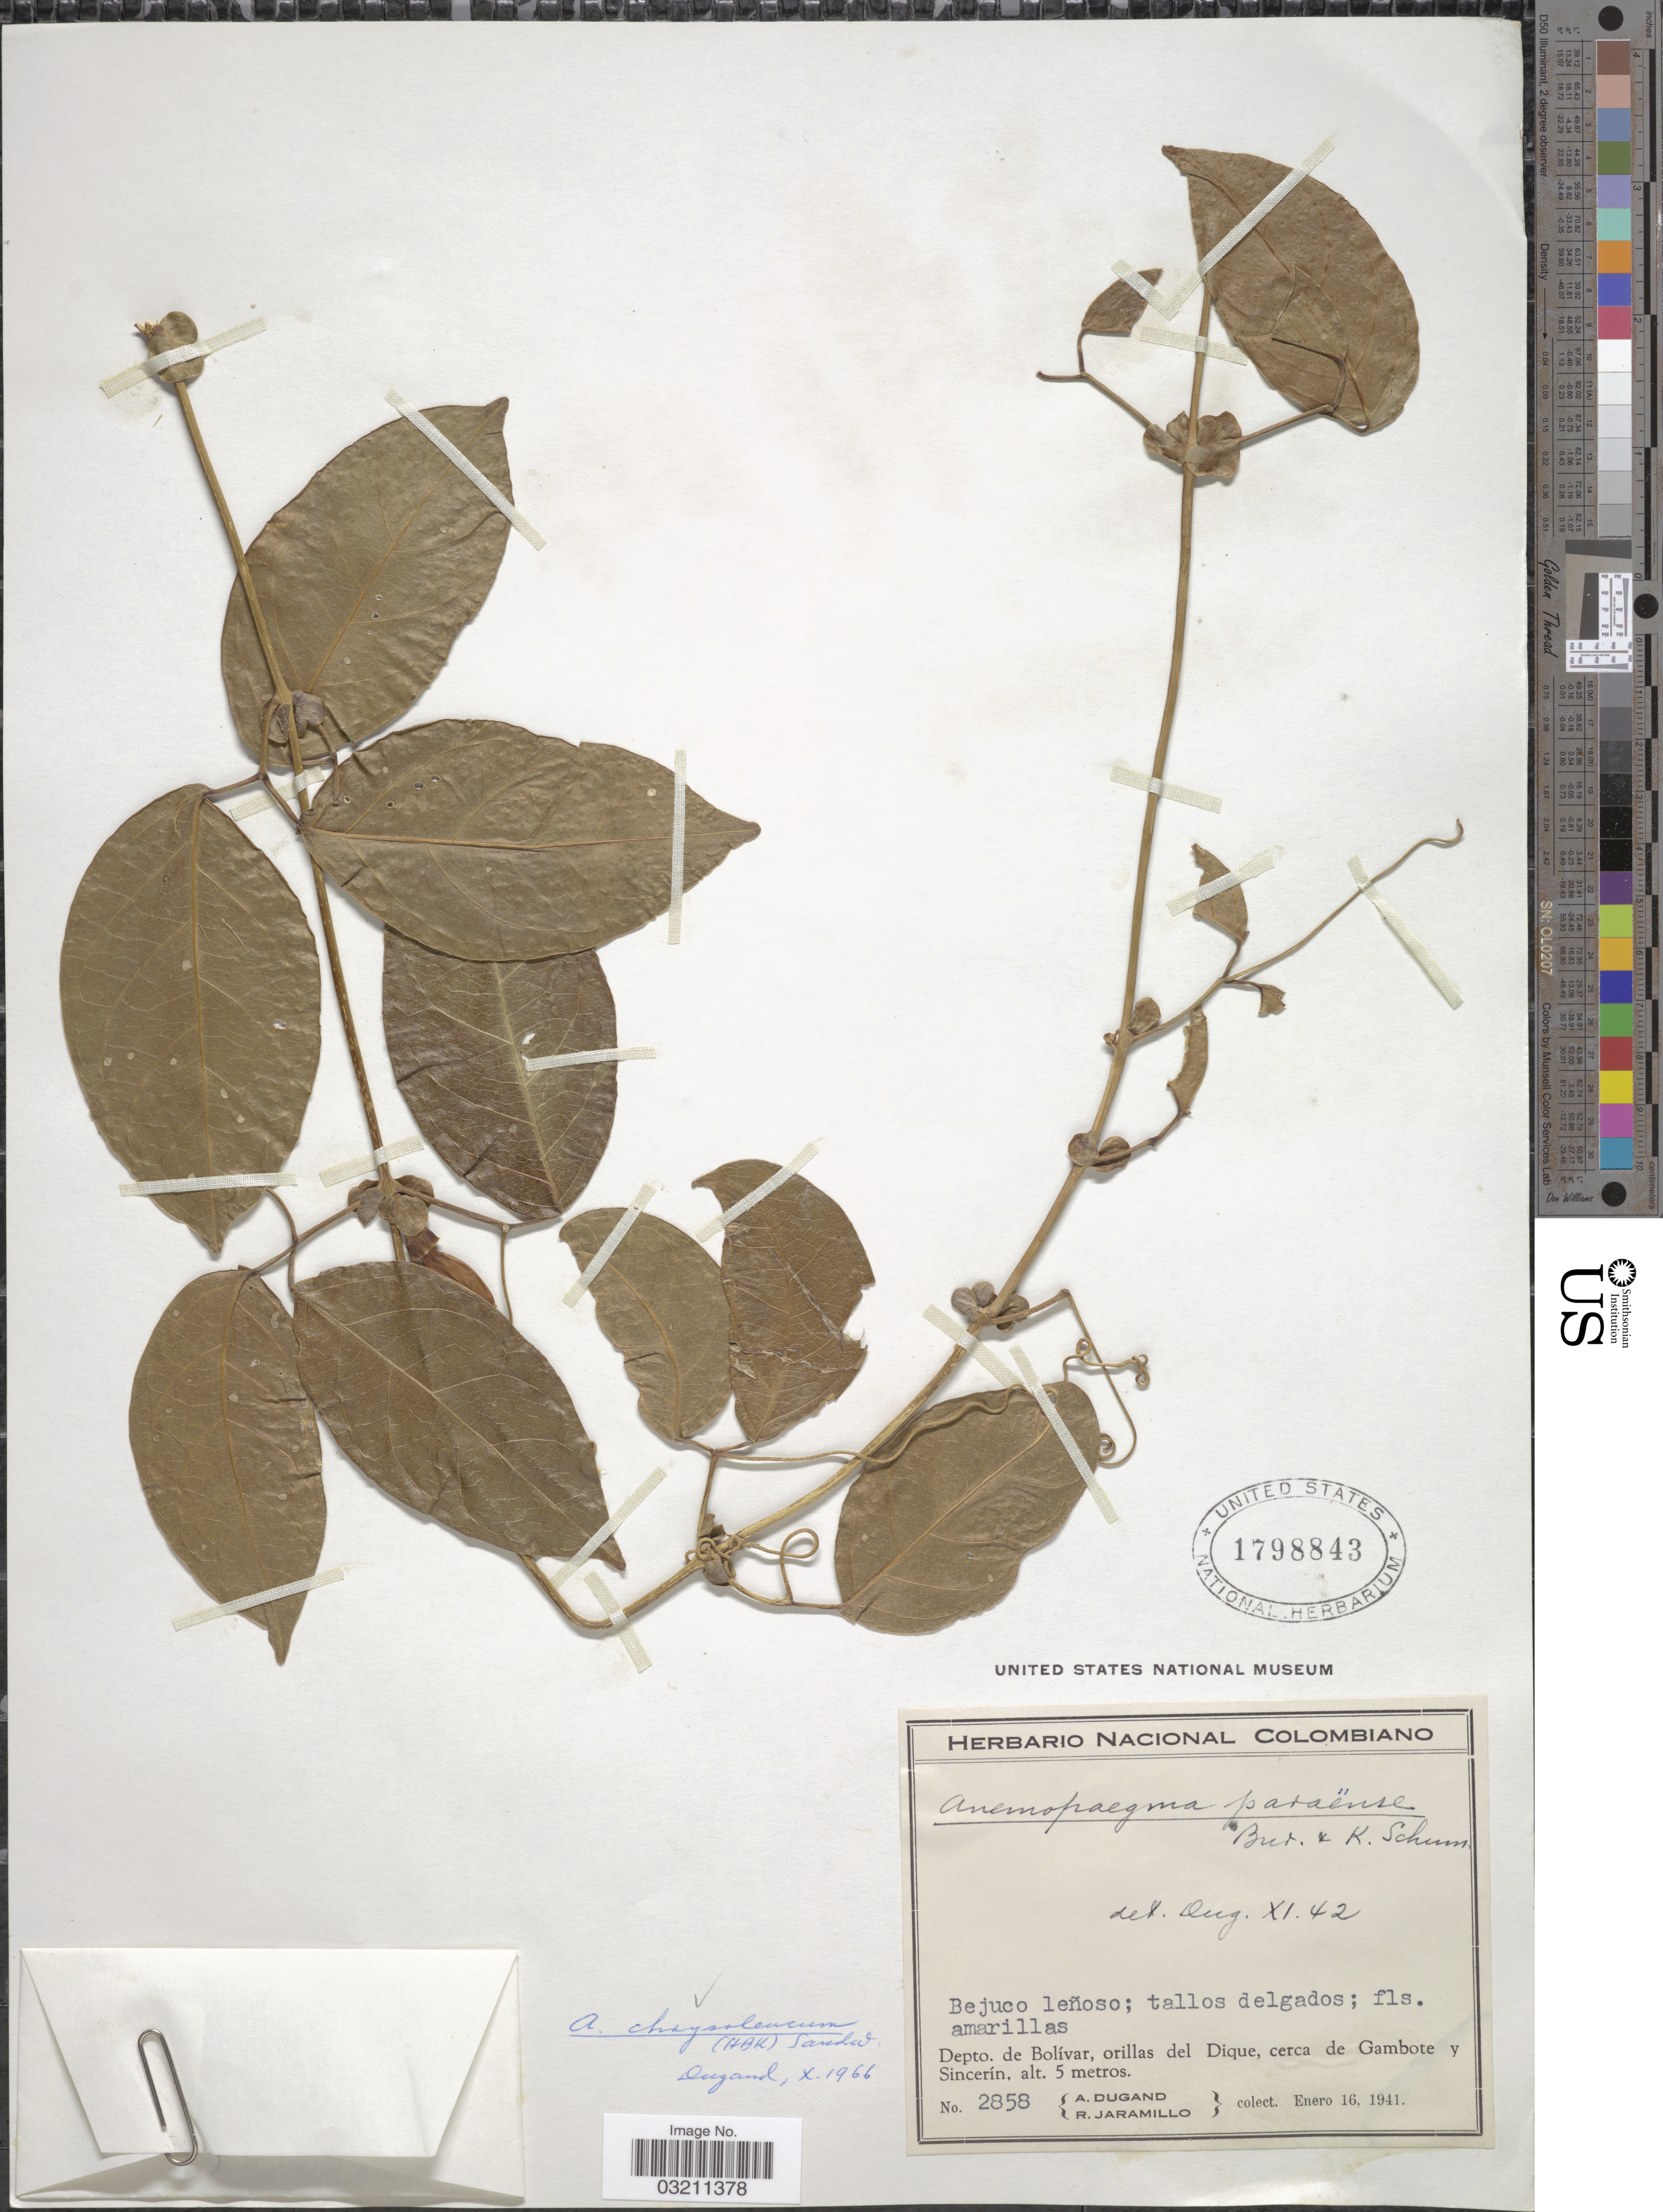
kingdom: Plantae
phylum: Tracheophyta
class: Magnoliopsida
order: Lamiales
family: Bignoniaceae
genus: Anemopaegma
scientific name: Anemopaegma chrysoleucum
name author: (Kunth) Sandwith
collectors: A. Dugand & R. Jaramillo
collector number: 2858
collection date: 1941-01-16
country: Colombia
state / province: Bolívar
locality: Depto. Bolívar, orillas del Dique, cerca de Gambote y Sincerín.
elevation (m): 5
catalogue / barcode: US 1798843